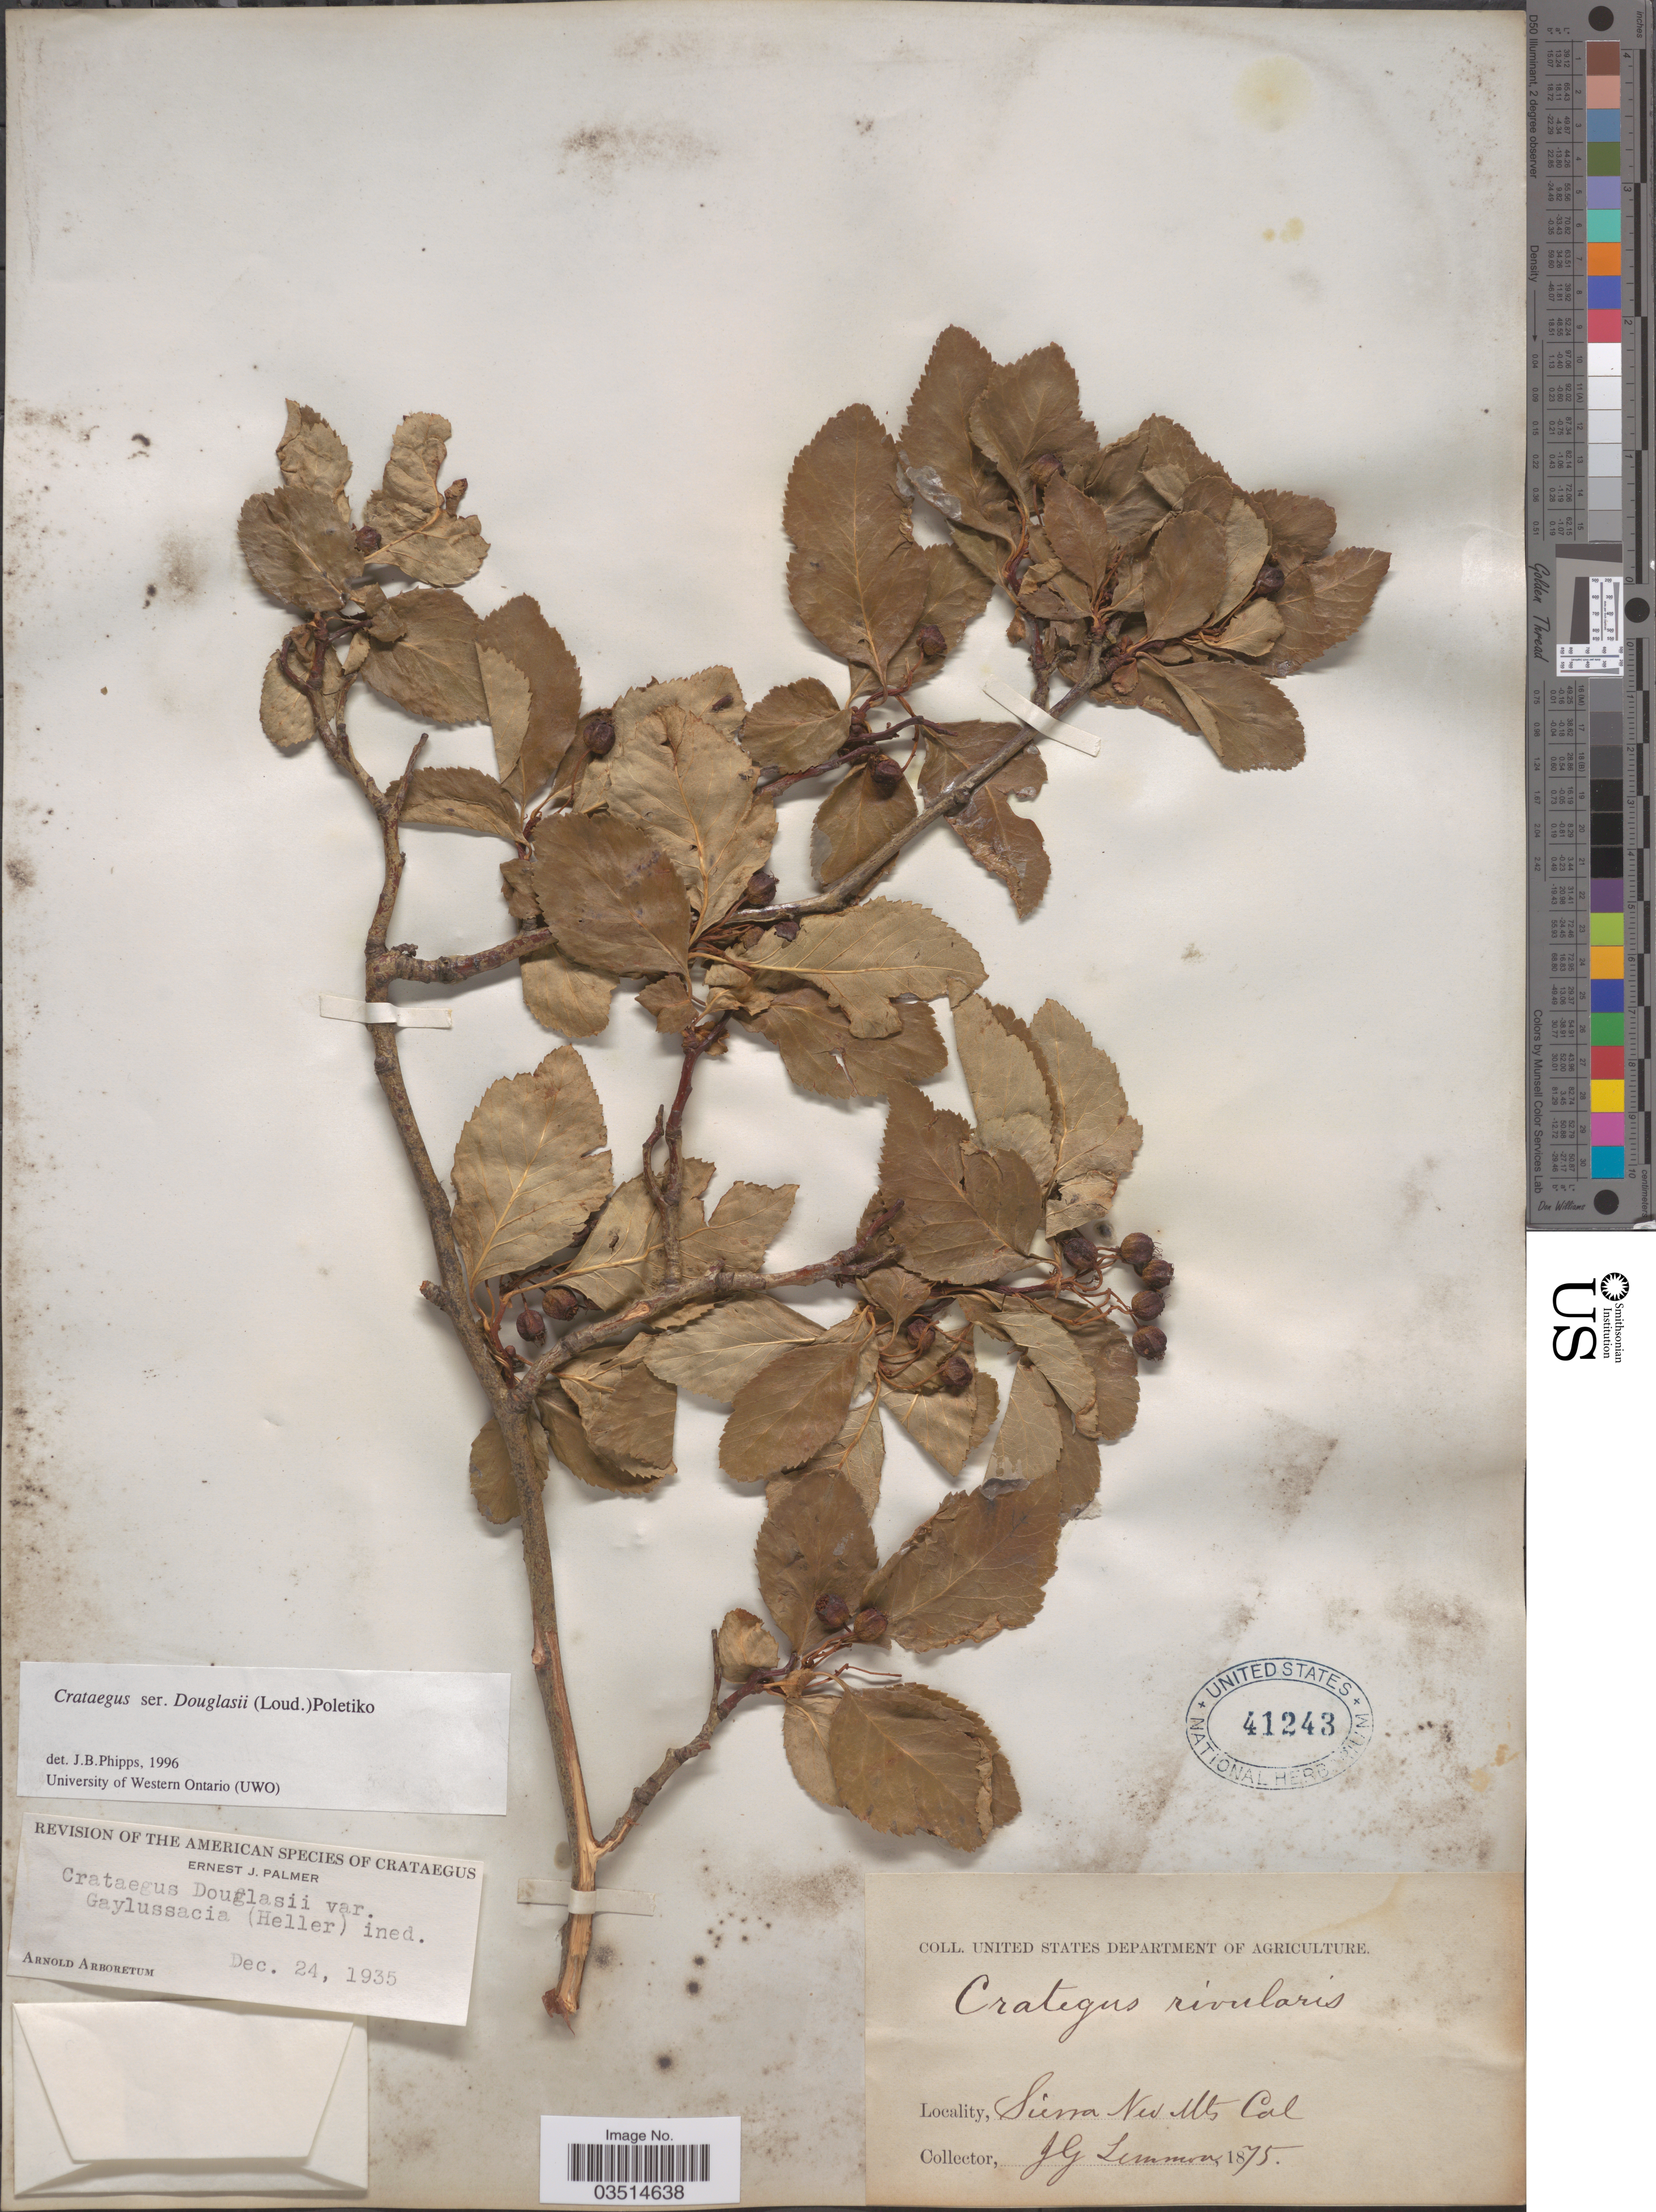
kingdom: Plantae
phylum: Tracheophyta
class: Magnoliopsida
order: Rosales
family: Rosaceae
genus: Crataegus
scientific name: Crataegus douglasii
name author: Lindl.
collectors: J. Lemmon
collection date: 1875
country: United States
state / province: California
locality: Sierra Nev Mts.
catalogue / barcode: US 41243